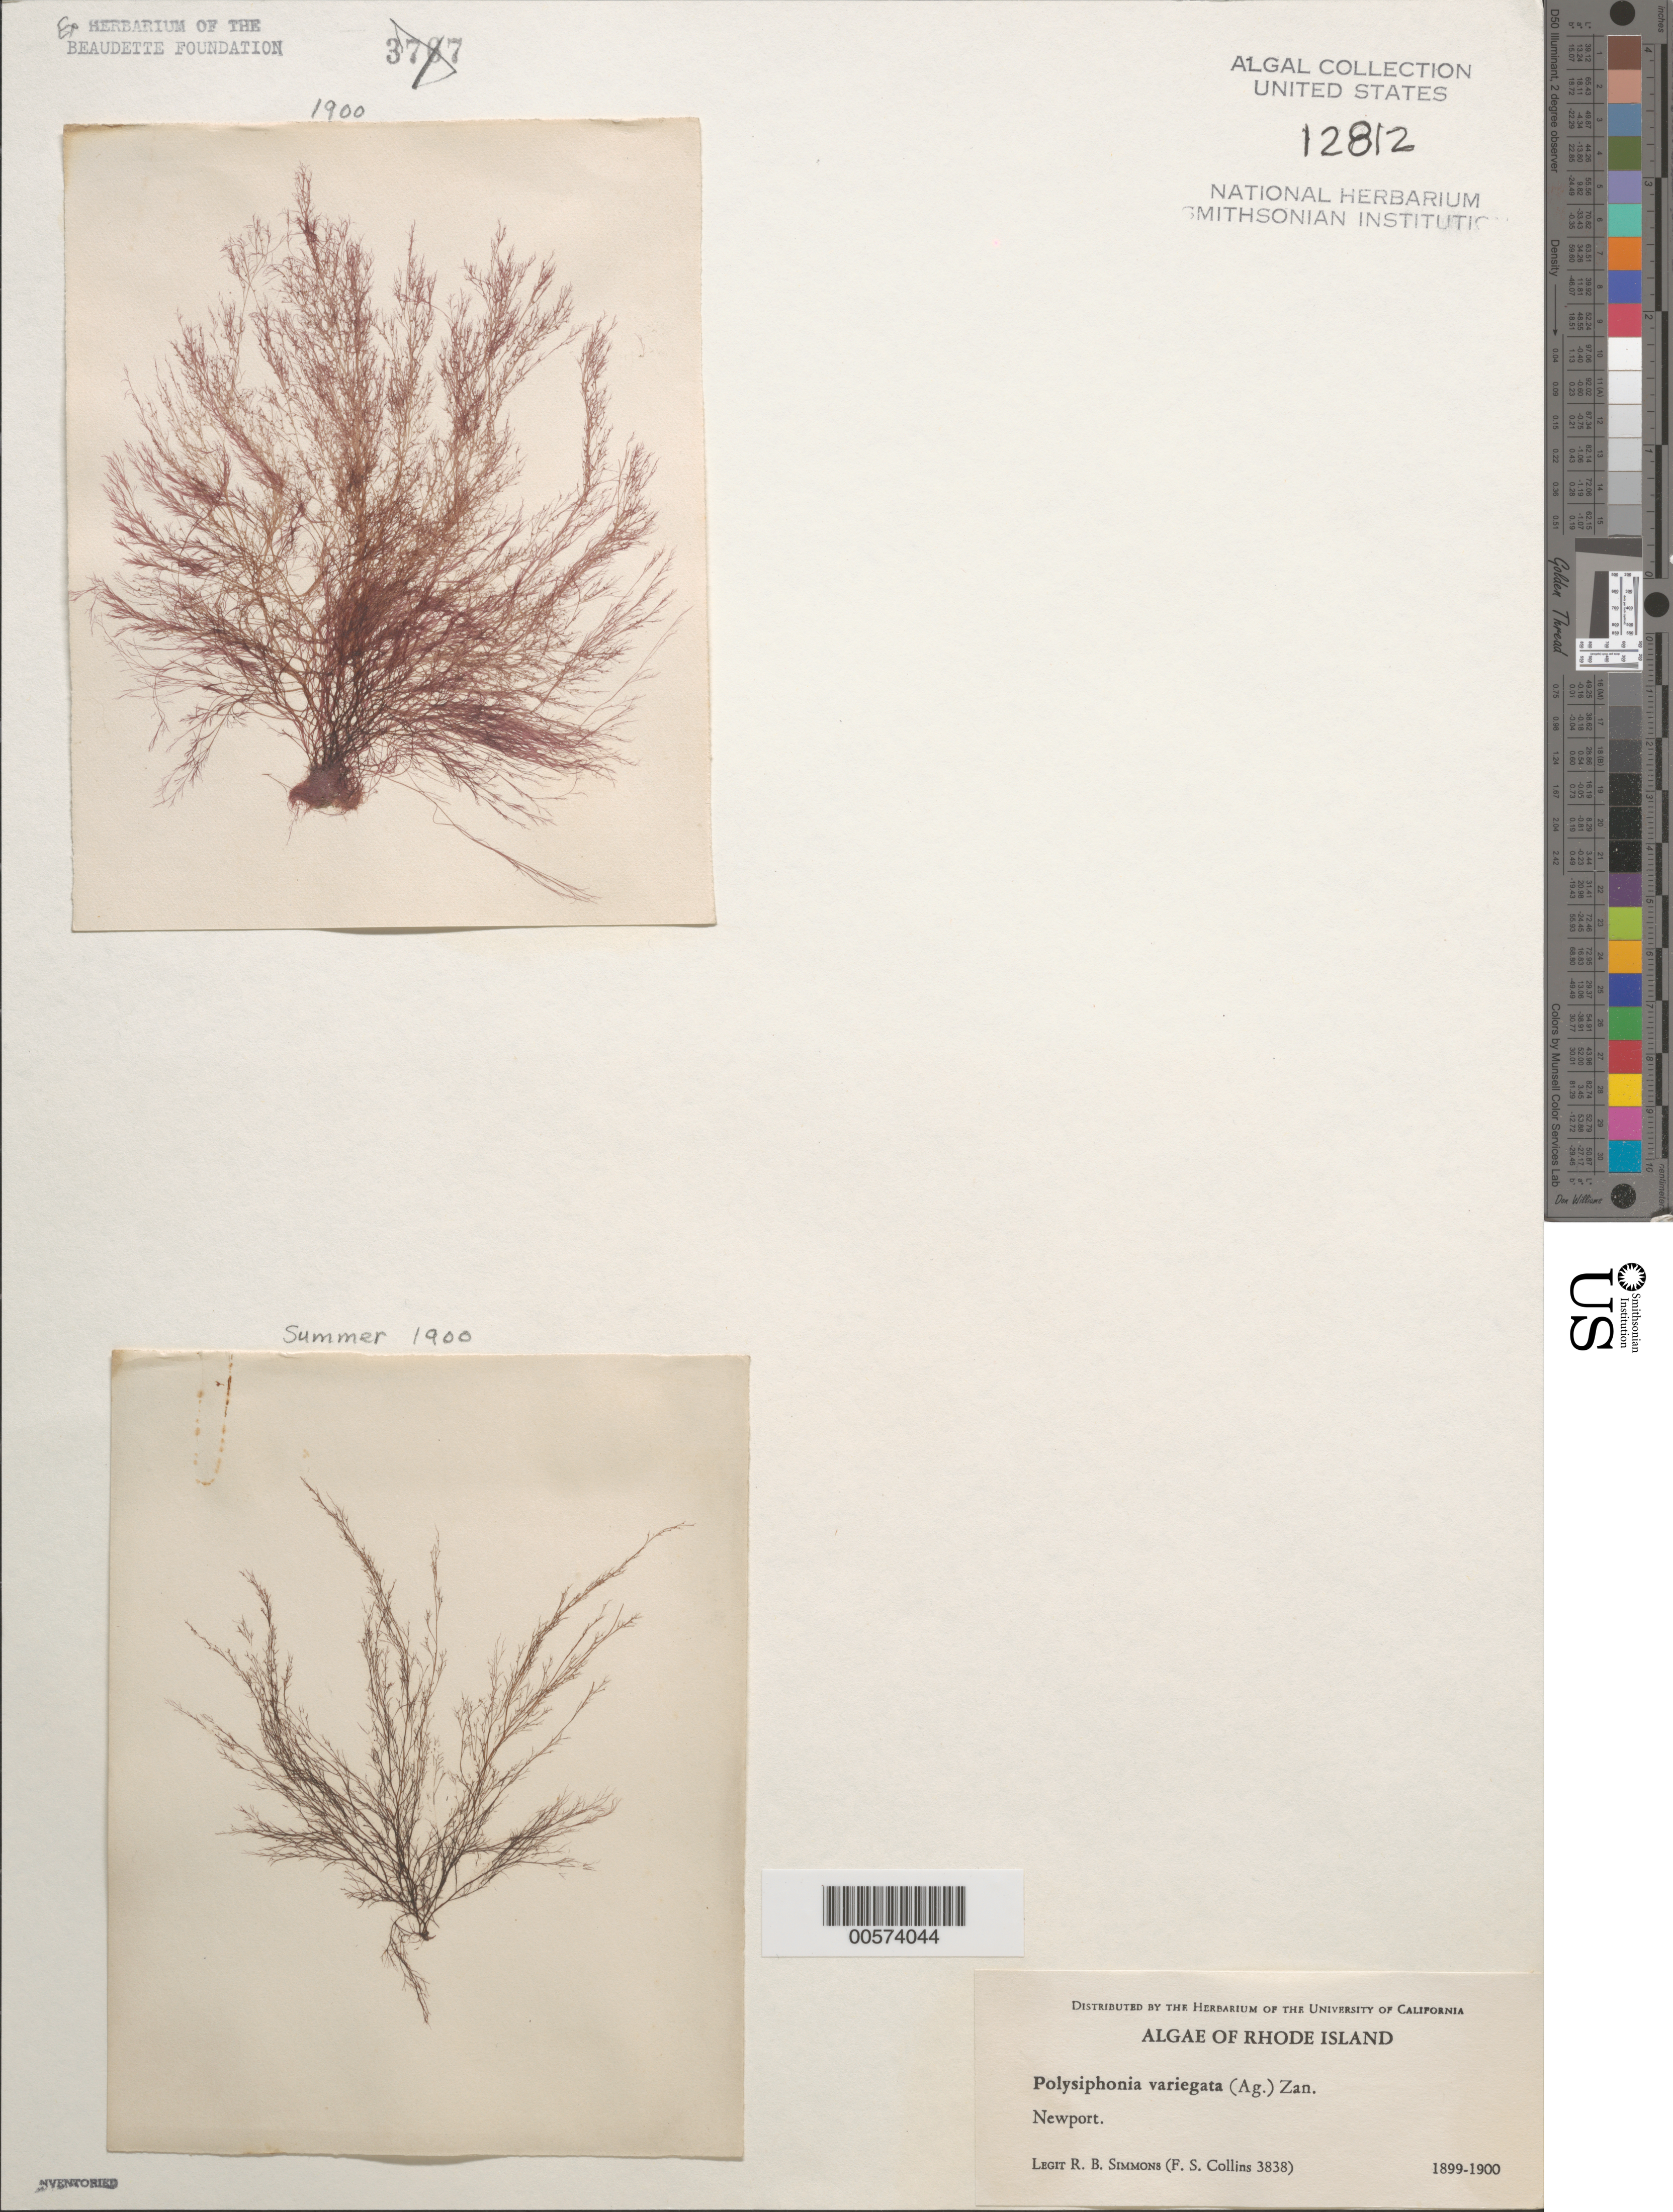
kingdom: Plantae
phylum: Rhodophyta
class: Florideophyceae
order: Ceramiales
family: Rhodomelaceae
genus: Carradoriella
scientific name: Carradoriella denudata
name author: (Dillwyn) Savoie & G.W. Saunders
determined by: Algae name updating Project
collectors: R. B. Simmons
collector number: Fsc 3838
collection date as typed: Sum 1900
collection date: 1900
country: United States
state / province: Rhode Island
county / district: Newport County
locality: Newport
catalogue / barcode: US 12812